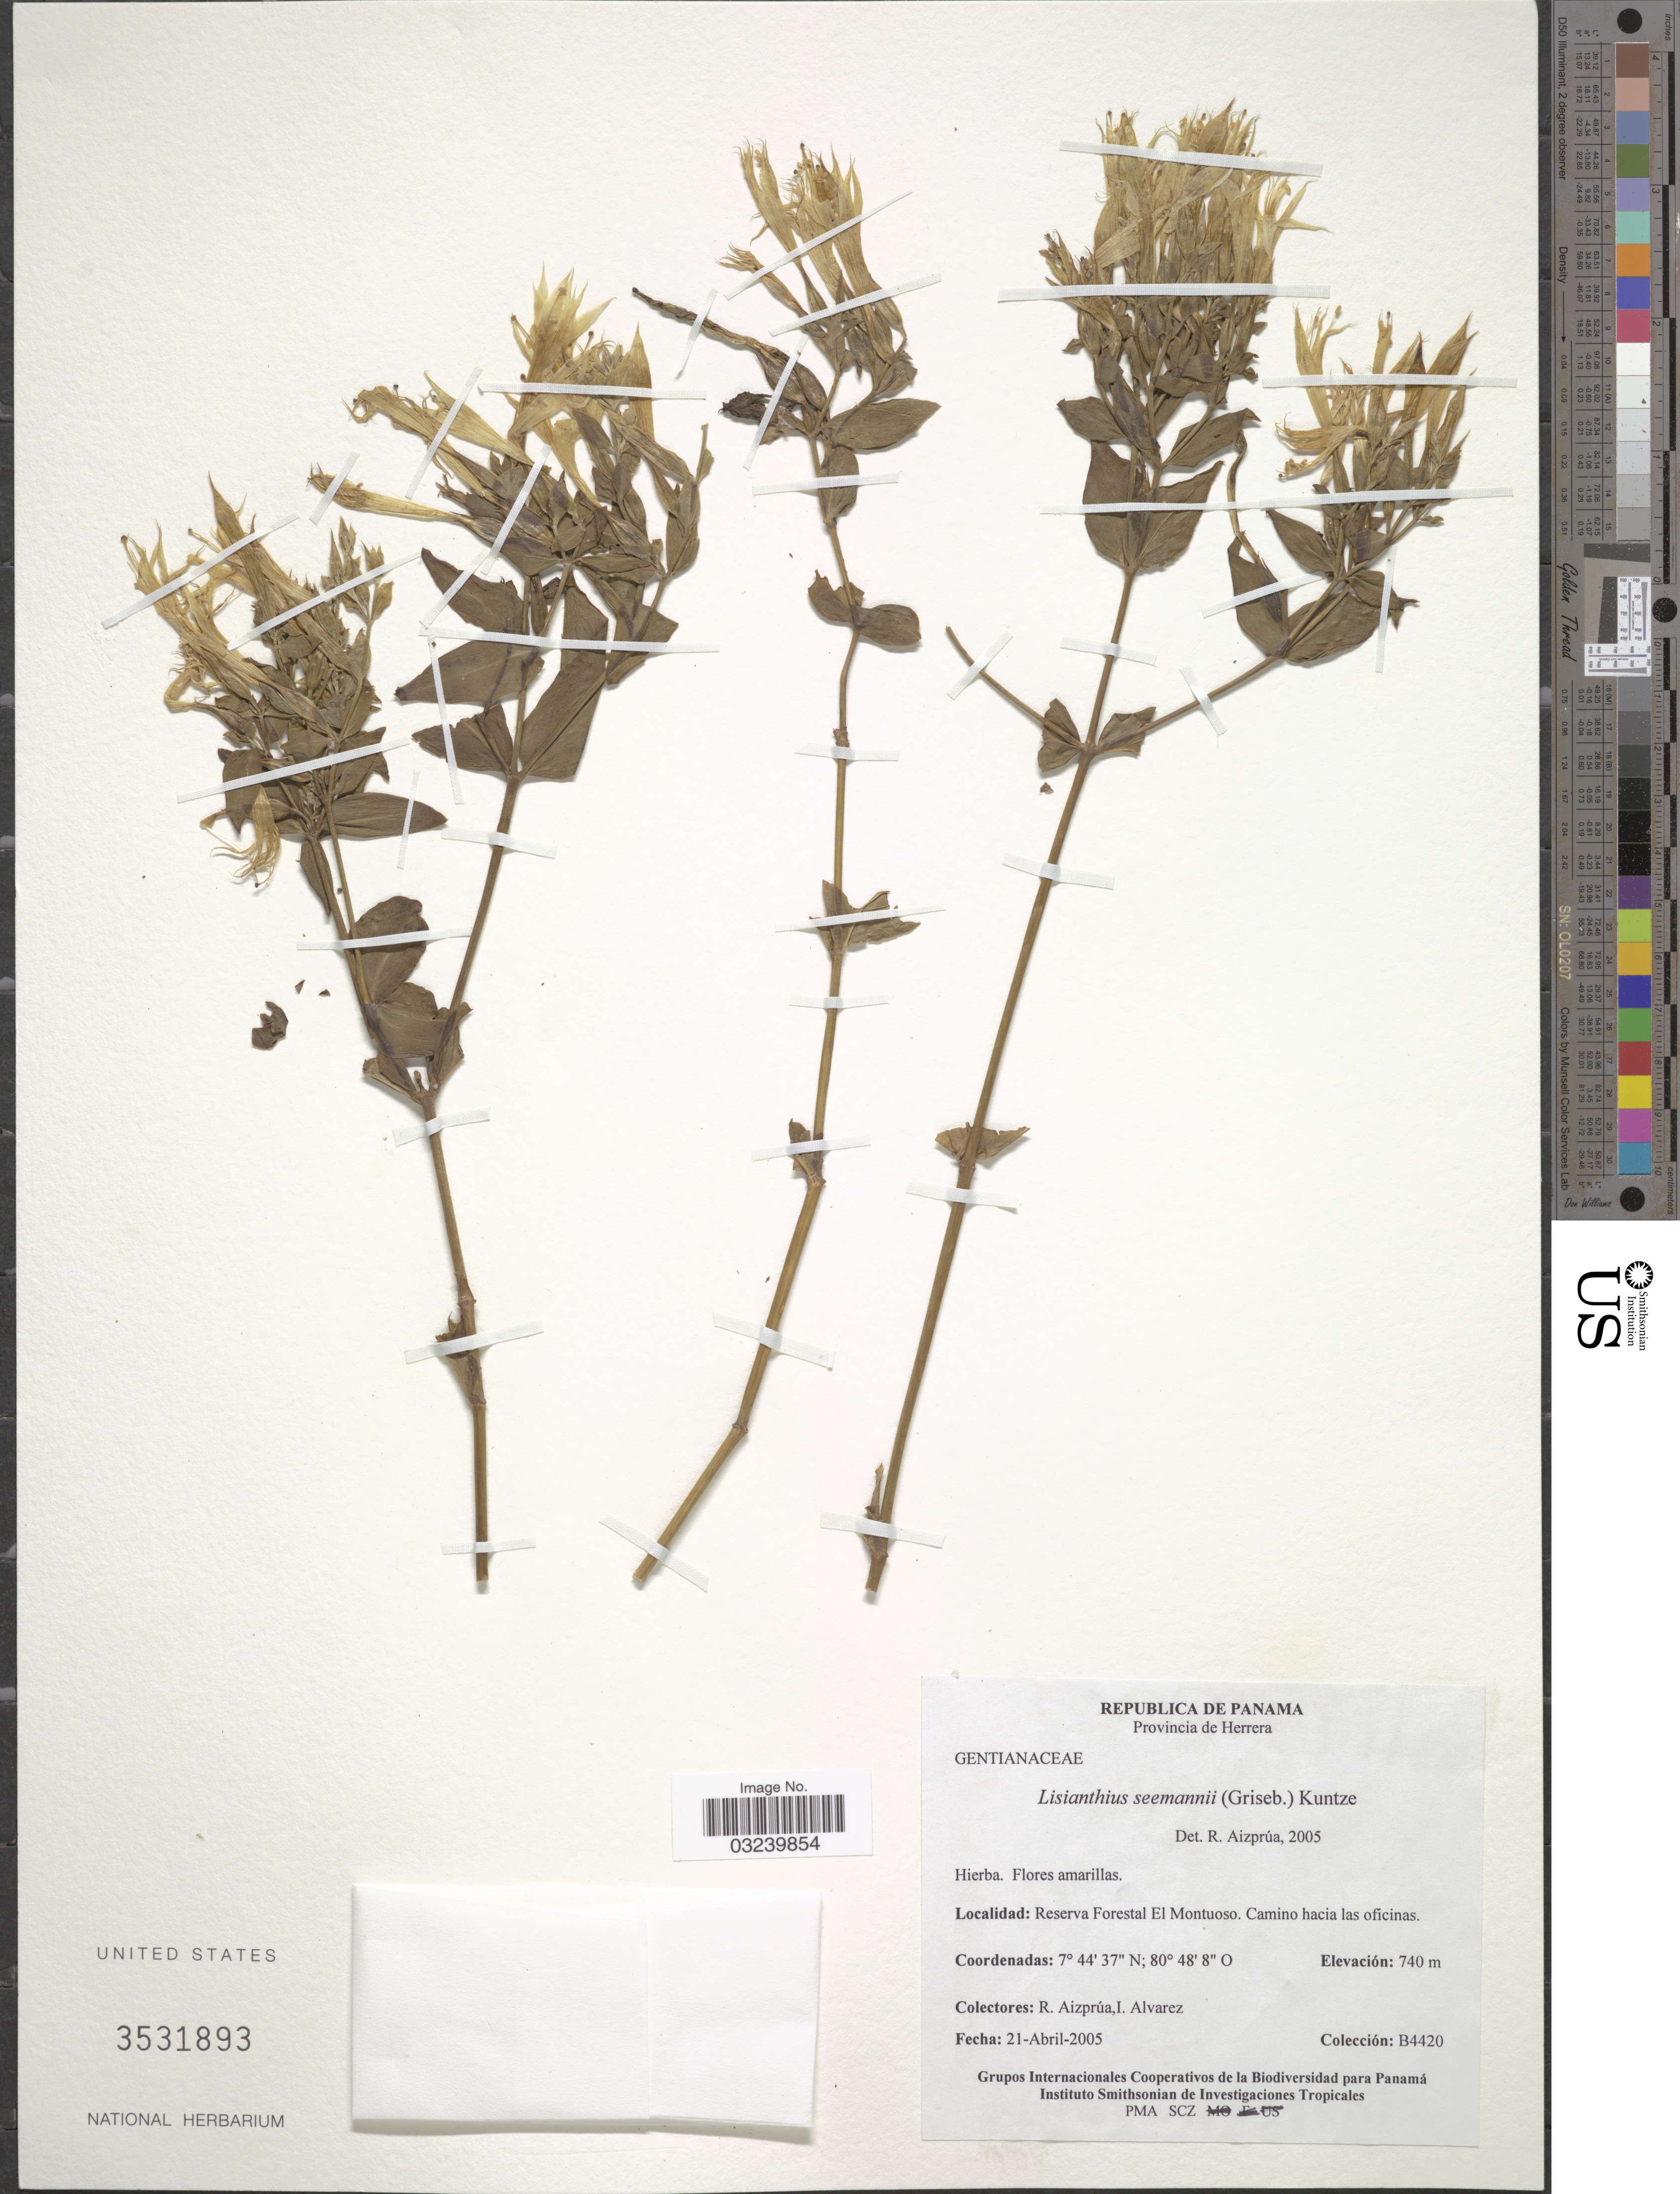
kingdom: Plantae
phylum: Tracheophyta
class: Magnoliopsida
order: Gentianales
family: Gentianaceae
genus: Lisianthius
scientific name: Lisianthius seemannii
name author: (Griseb.) Kuntze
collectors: R. Aizprúa & I. Alvarez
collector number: B4420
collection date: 2005-04-21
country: Panama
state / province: Herrera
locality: Reserva Florestal El Montuoso. Camino hacia las oficinas.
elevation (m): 740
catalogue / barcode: US 3531893